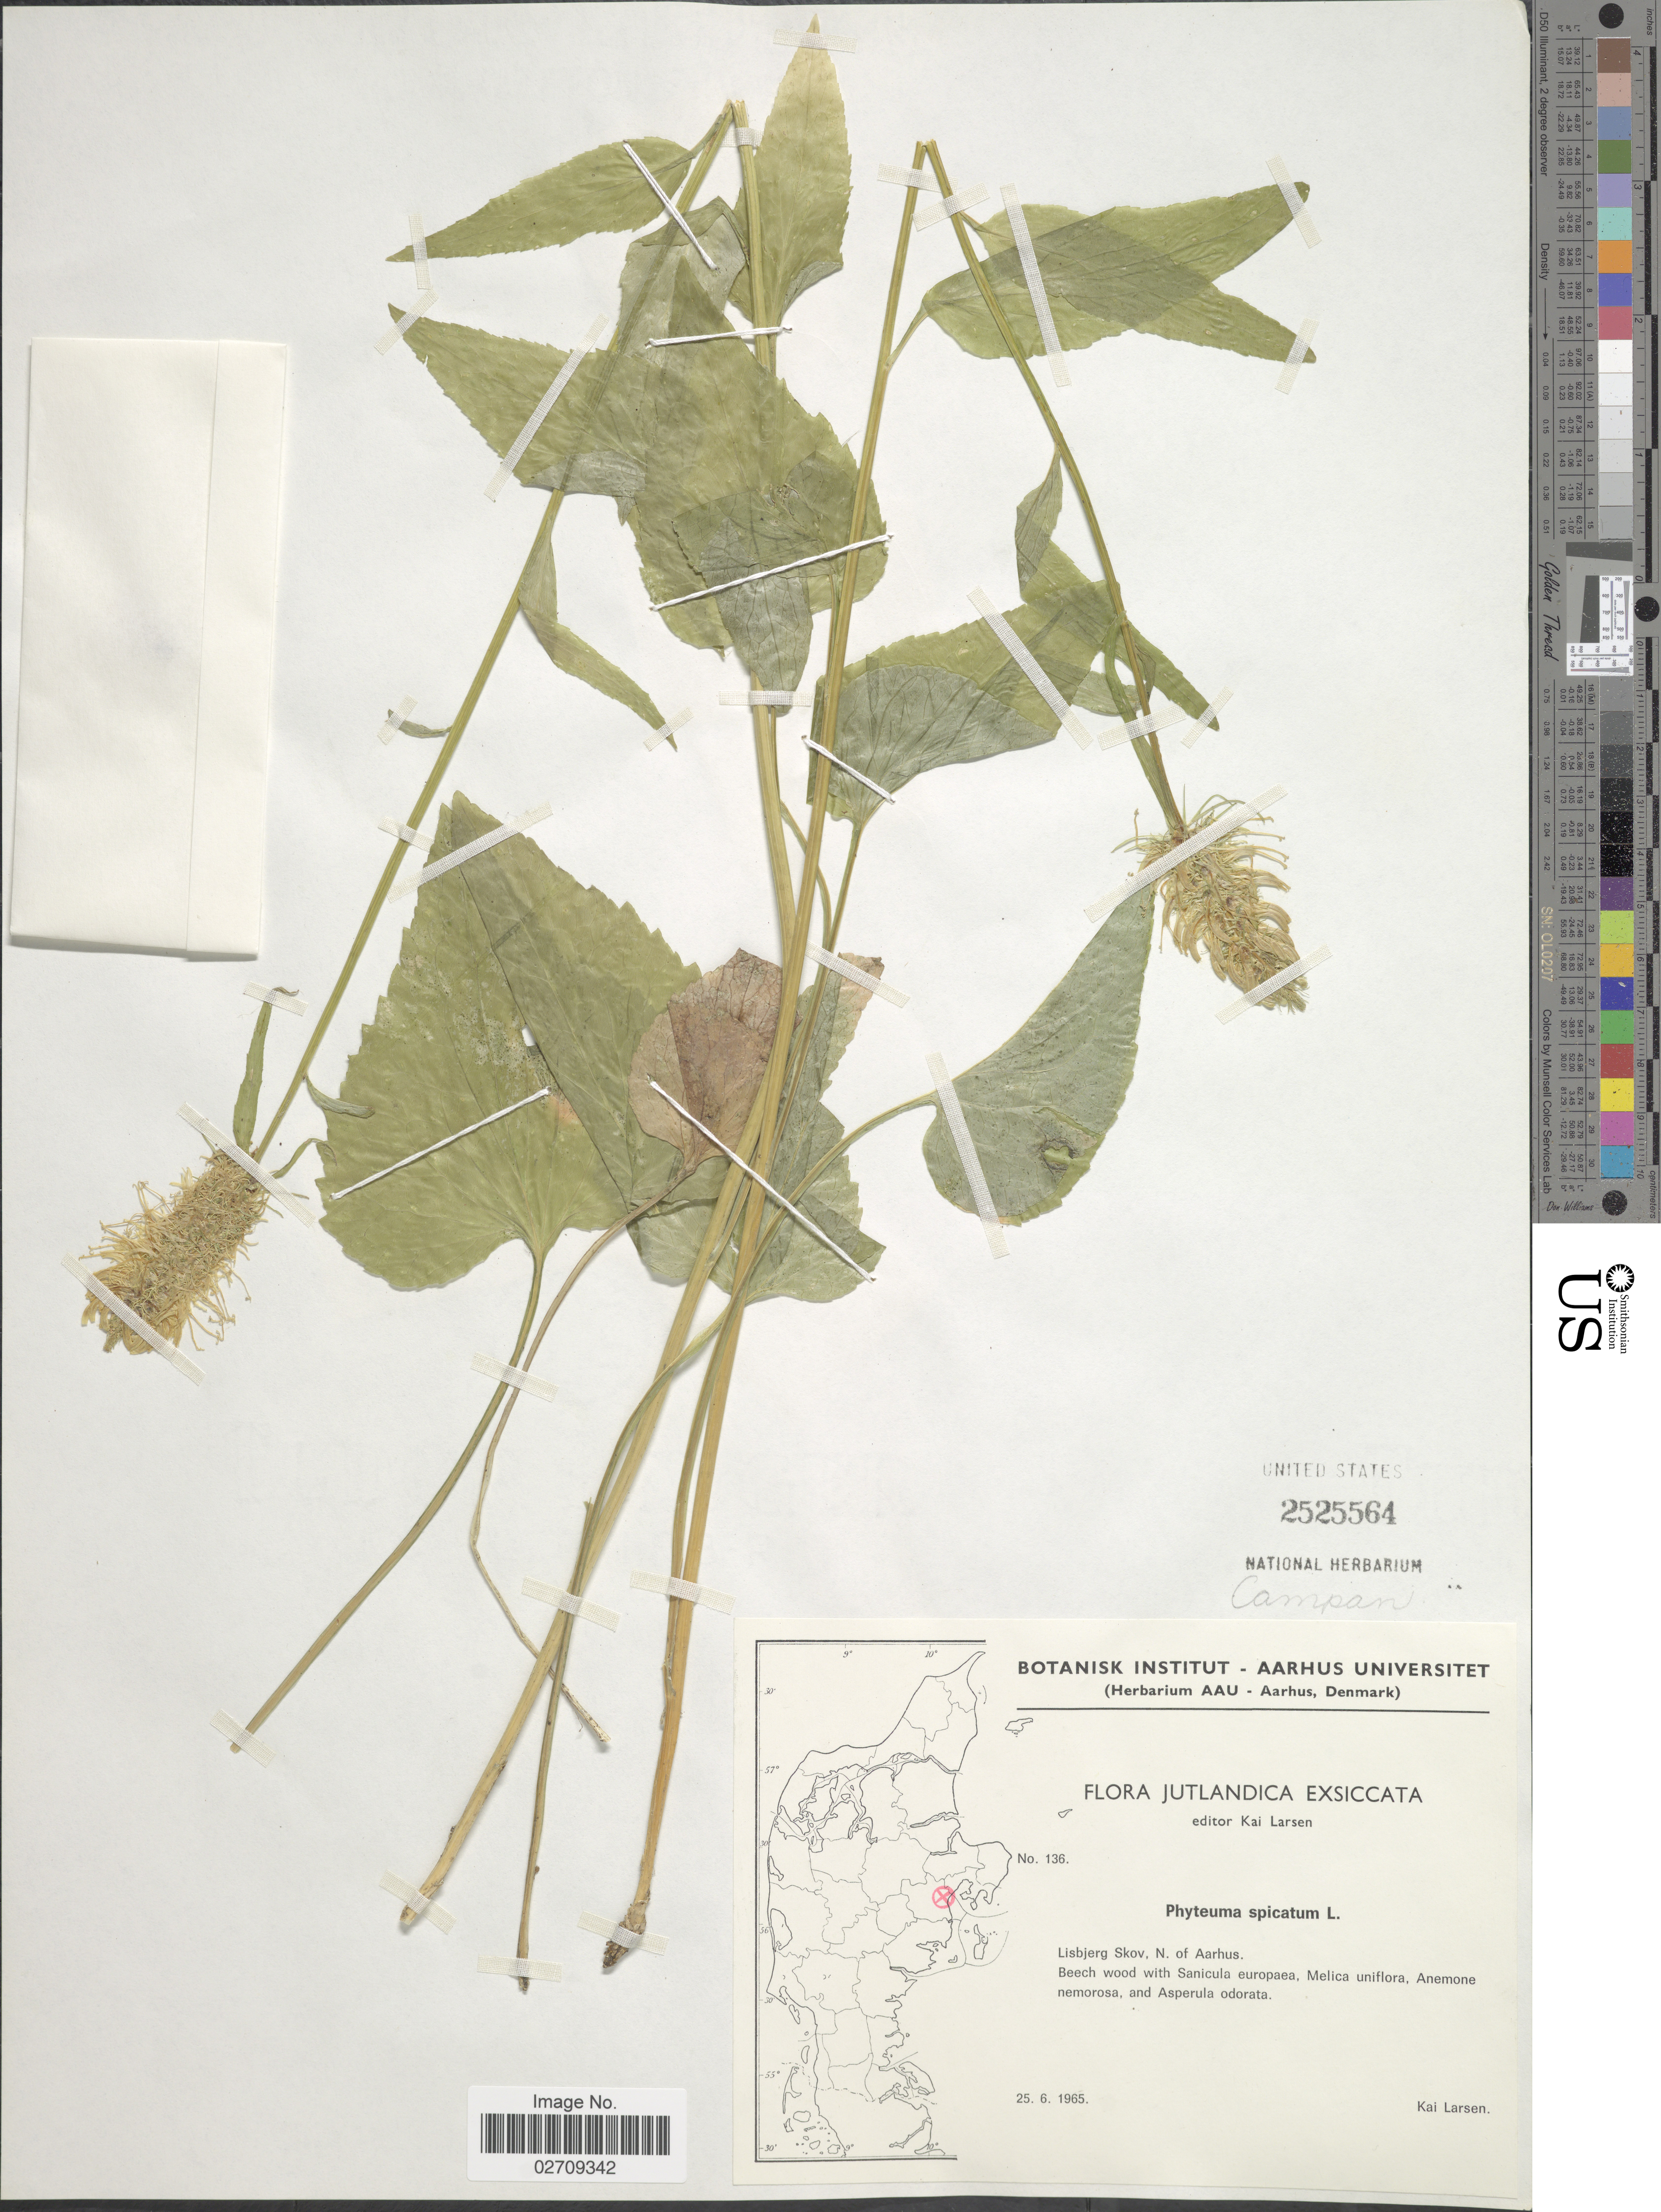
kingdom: Plantae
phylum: Tracheophyta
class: Magnoliopsida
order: Asterales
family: Campanulaceae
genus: Phyteuma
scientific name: Phyteuma spicatum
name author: L.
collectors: K. Larsen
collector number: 136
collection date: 1965-06-25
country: Denmark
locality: Jutland, Lisbjerg Skov. N. of Aarhus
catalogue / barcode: US 2525564